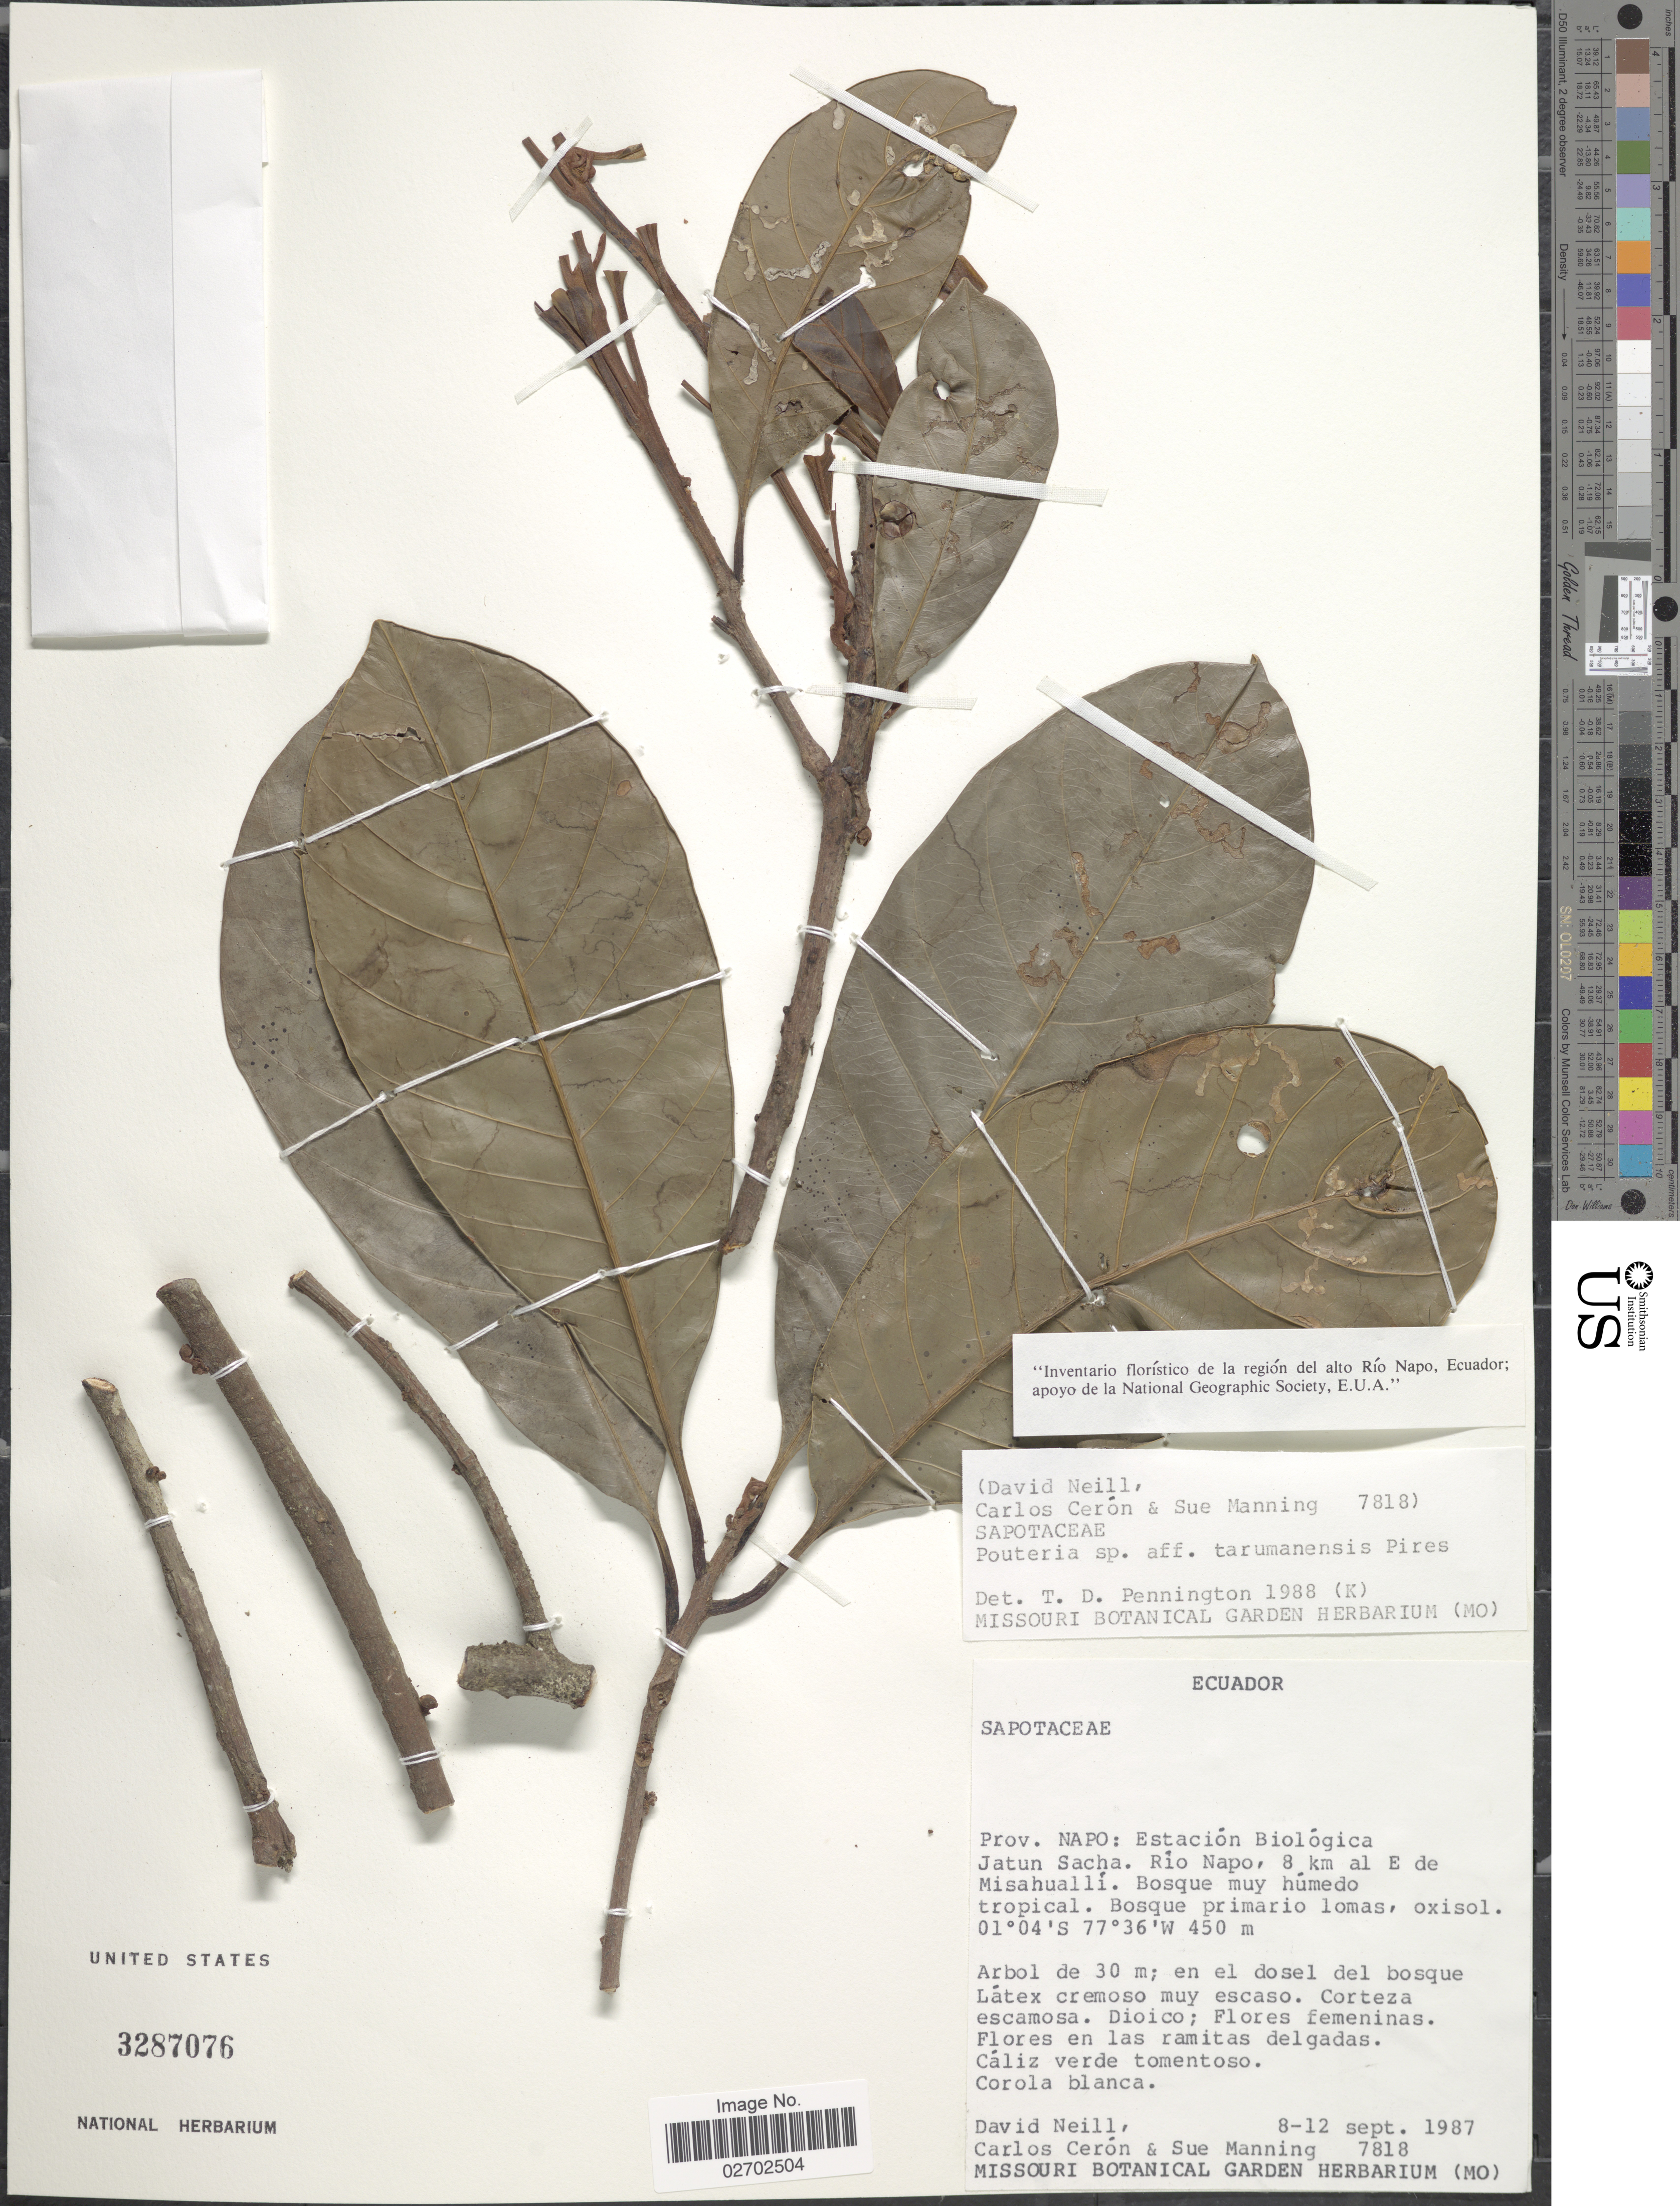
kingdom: Plantae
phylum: Tracheophyta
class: Magnoliopsida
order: Ericales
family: Sapotaceae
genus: Pouteria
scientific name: Pouteria tarumanensis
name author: Pires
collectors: D. Neill, C. E. Cerón M. & S. Manning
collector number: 7818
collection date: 1987-09-08/1987-09-12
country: Ecuador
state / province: Napo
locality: Estacion Biologica Jatun Sacha. Rio Napo, 8 km al E de Misahualli.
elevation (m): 450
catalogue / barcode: US 3287076